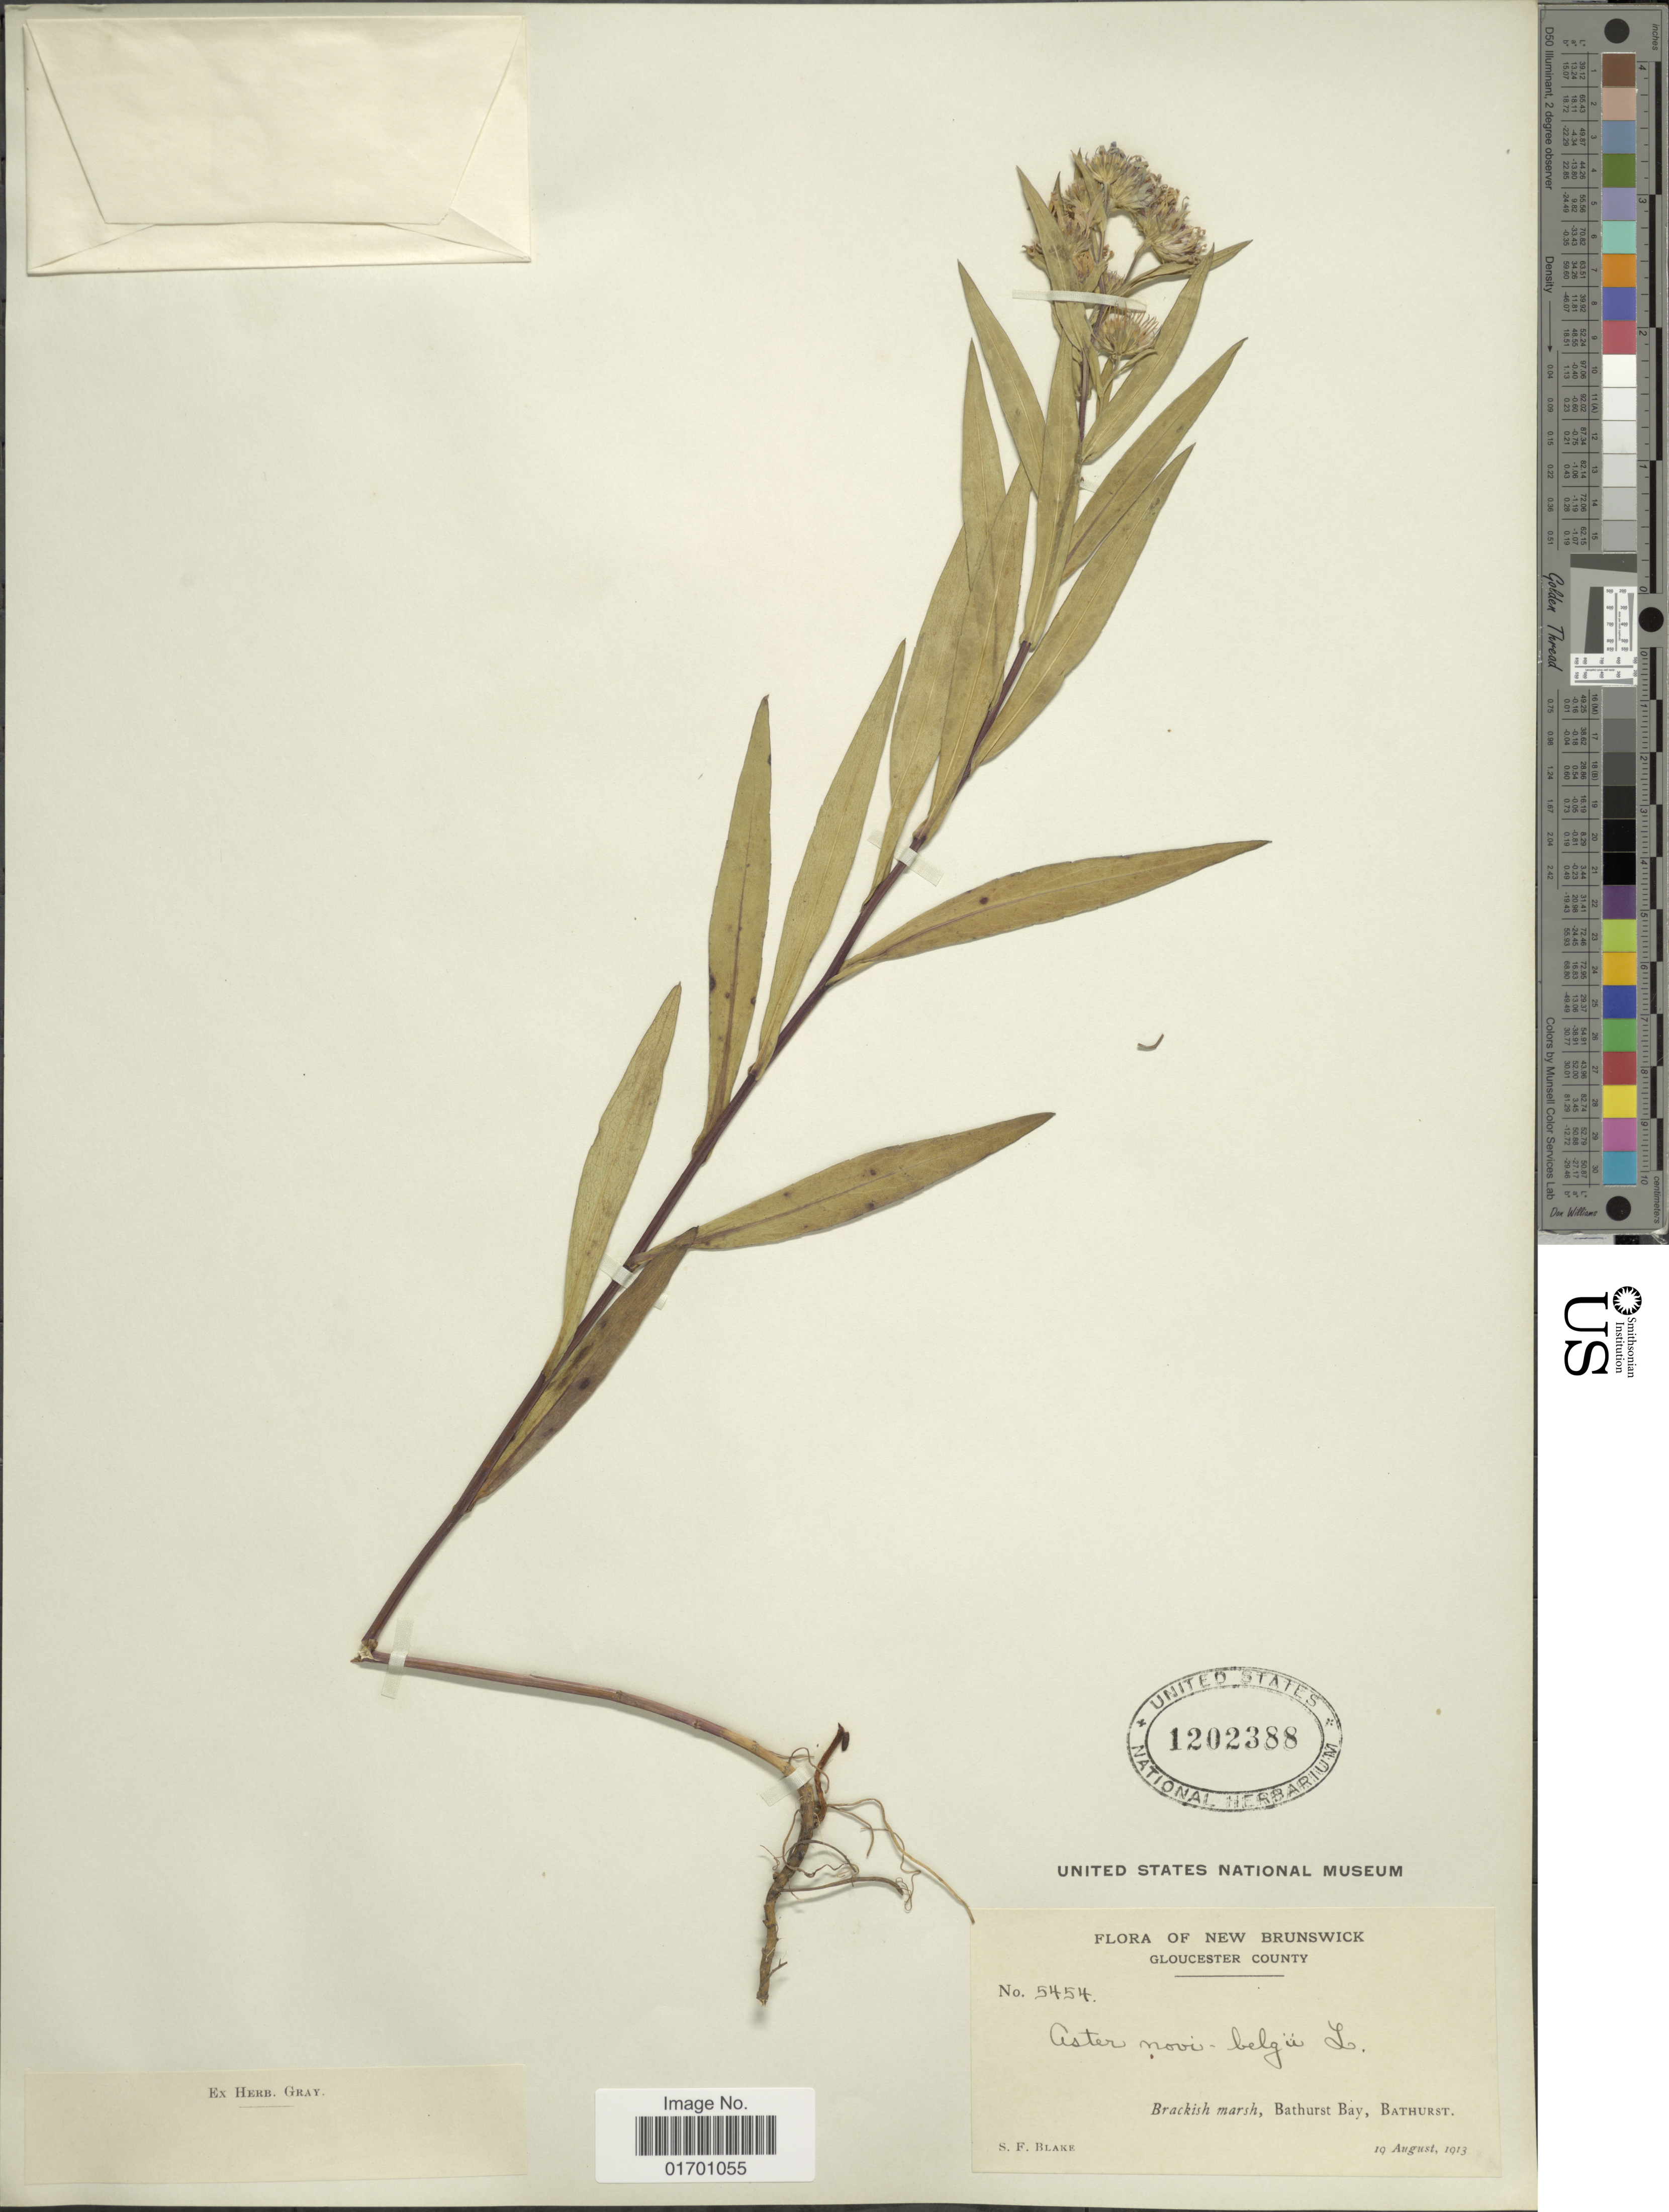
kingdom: Plantae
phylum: Tracheophyta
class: Magnoliopsida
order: Asterales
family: Asteraceae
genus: Symphyotrichum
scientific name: Symphyotrichum novi-belgii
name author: (L.) G.L. Nesom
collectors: S. Blake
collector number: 5454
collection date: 1913-08-10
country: Canada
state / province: New Brunswick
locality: Gloucester County. Brackish marsh, Bathurst Bay, Bathurst.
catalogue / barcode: US 1202388